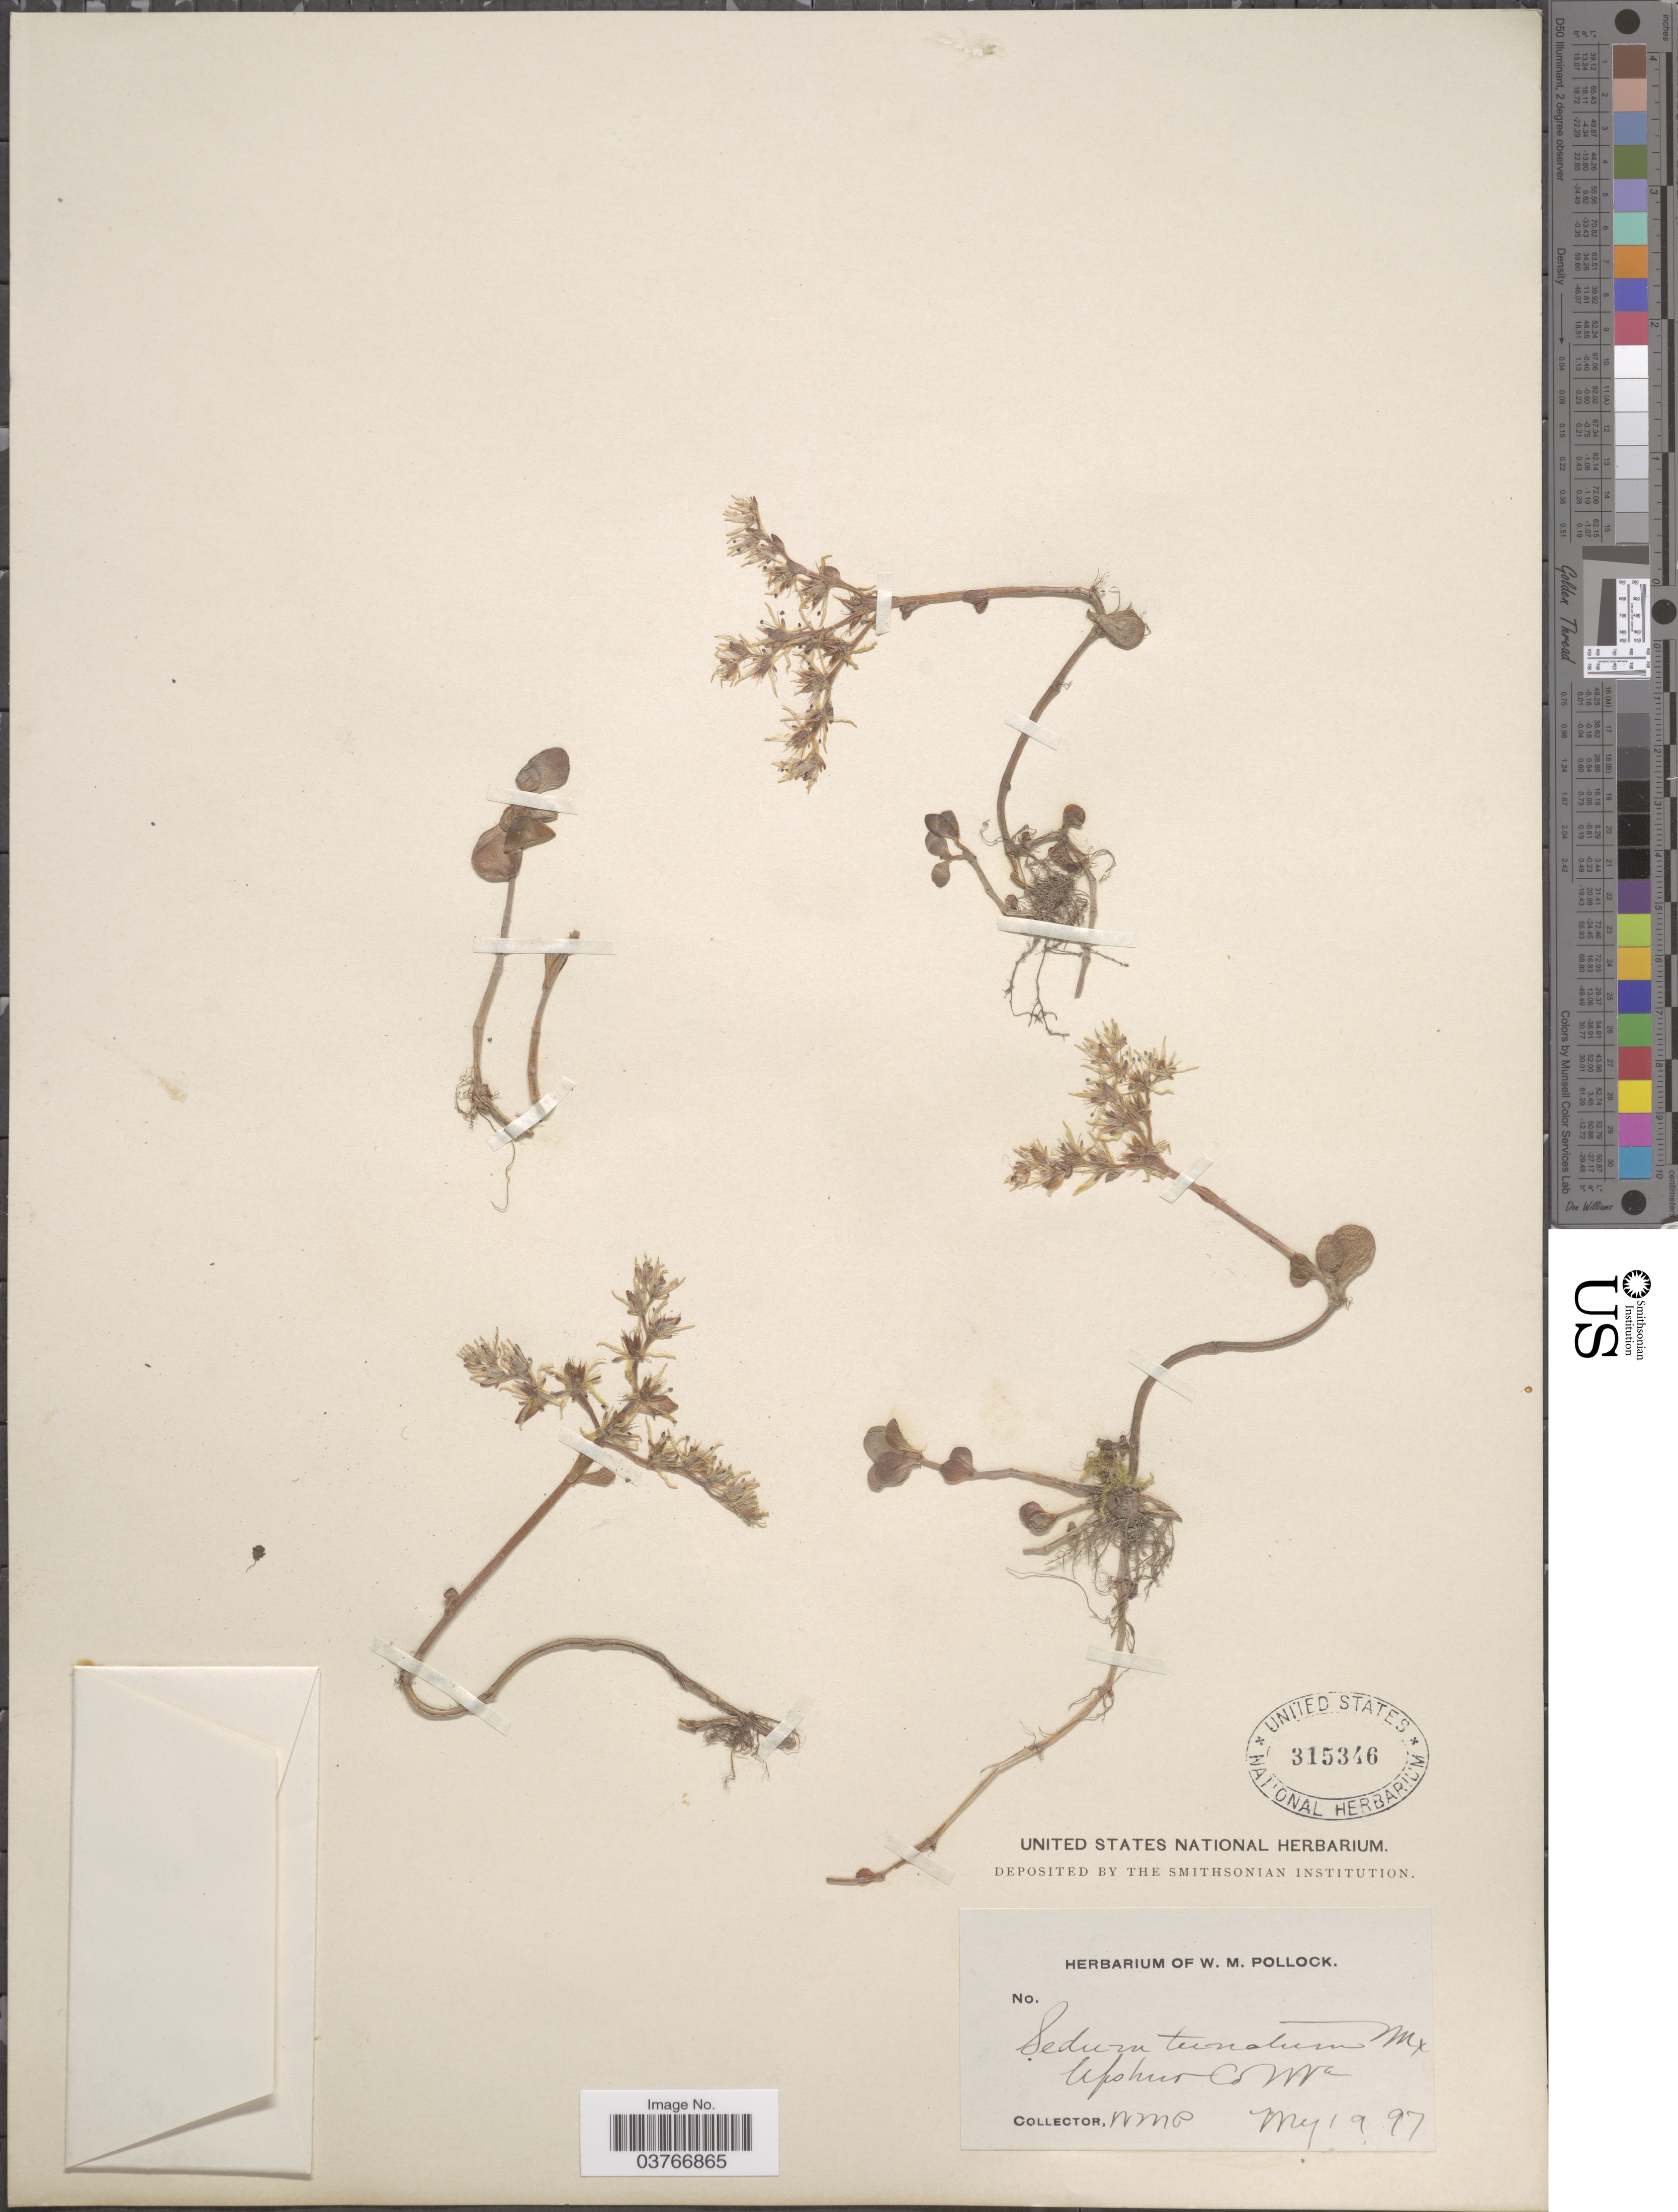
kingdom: Plantae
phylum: Tracheophyta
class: Magnoliopsida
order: Saxifragales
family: Crassulaceae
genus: Sedum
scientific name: Sedum ternatum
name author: Michx.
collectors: W. M. Pollock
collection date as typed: Transcribed d/m/y: 19/5/97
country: United States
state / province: West Virginia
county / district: Upshur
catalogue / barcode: US 315346